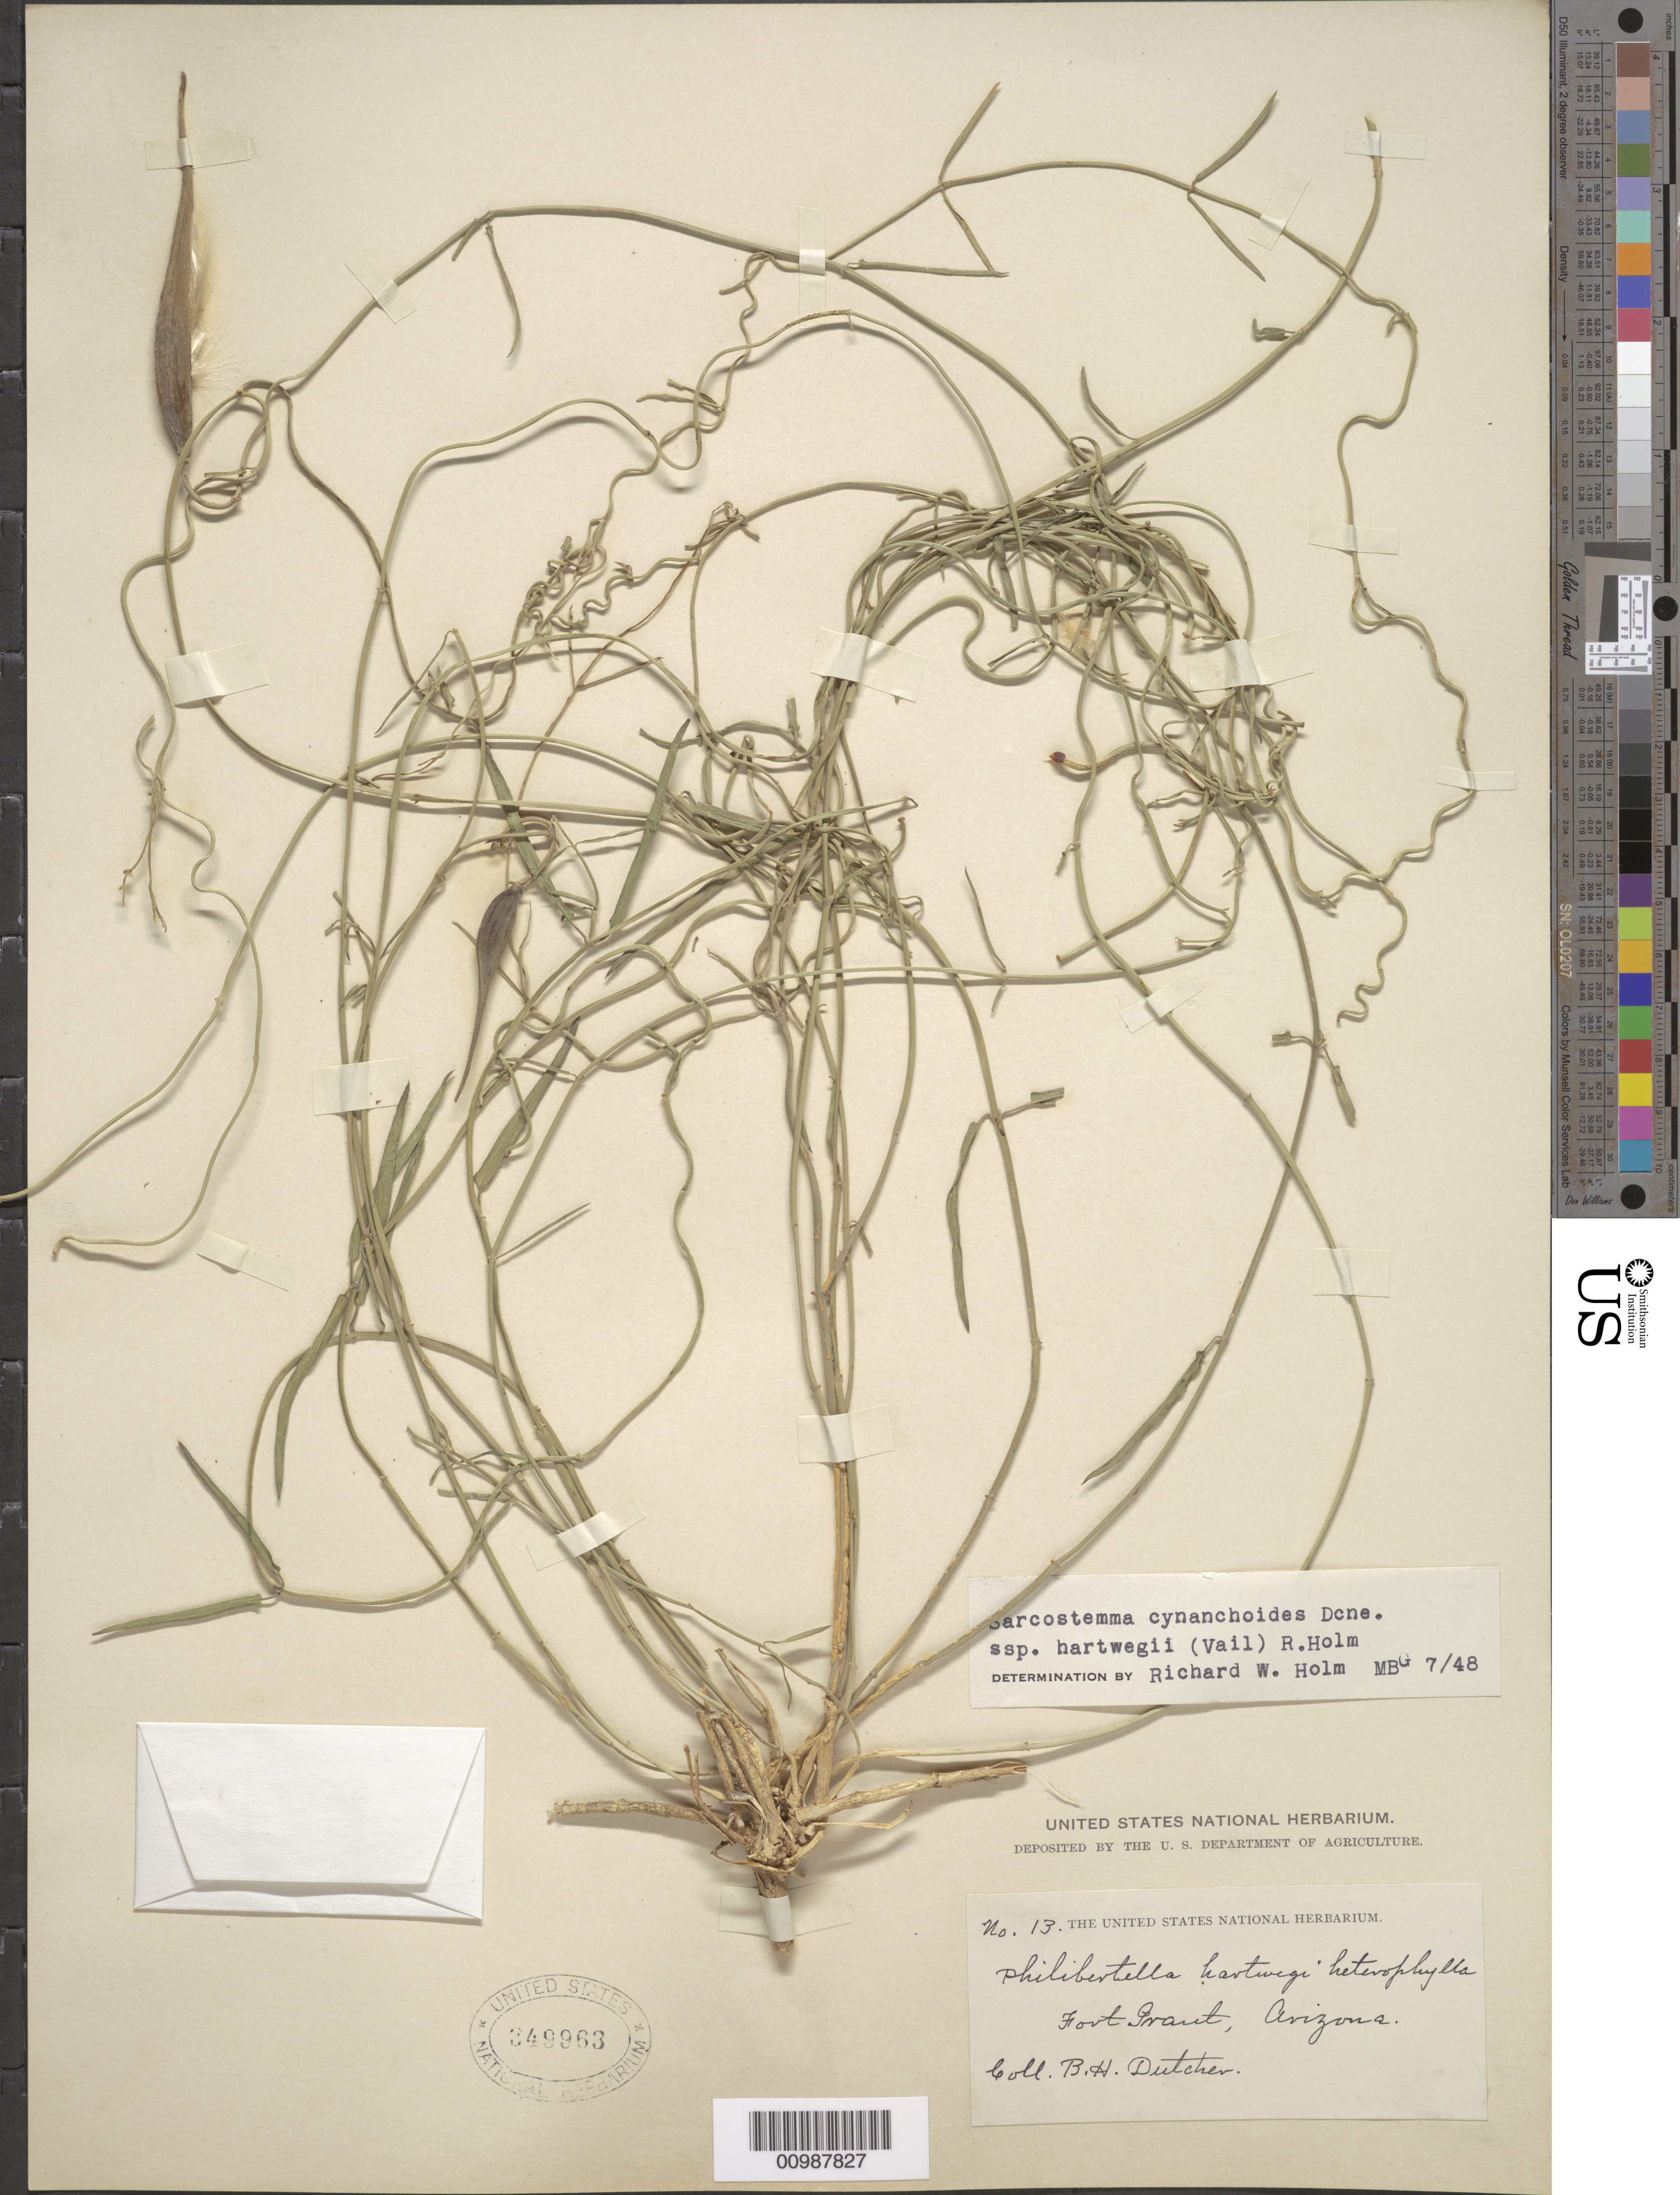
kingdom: Plantae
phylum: Tracheophyta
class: Magnoliopsida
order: Gentianales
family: Apocynaceae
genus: Sarcostemma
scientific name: Sarcostemma cynanchoides subsp. hartwegii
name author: (Vail) R.W. Holm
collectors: B. H. Dutcher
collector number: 13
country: United States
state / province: Arizona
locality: Fort Grant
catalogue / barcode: US 349963